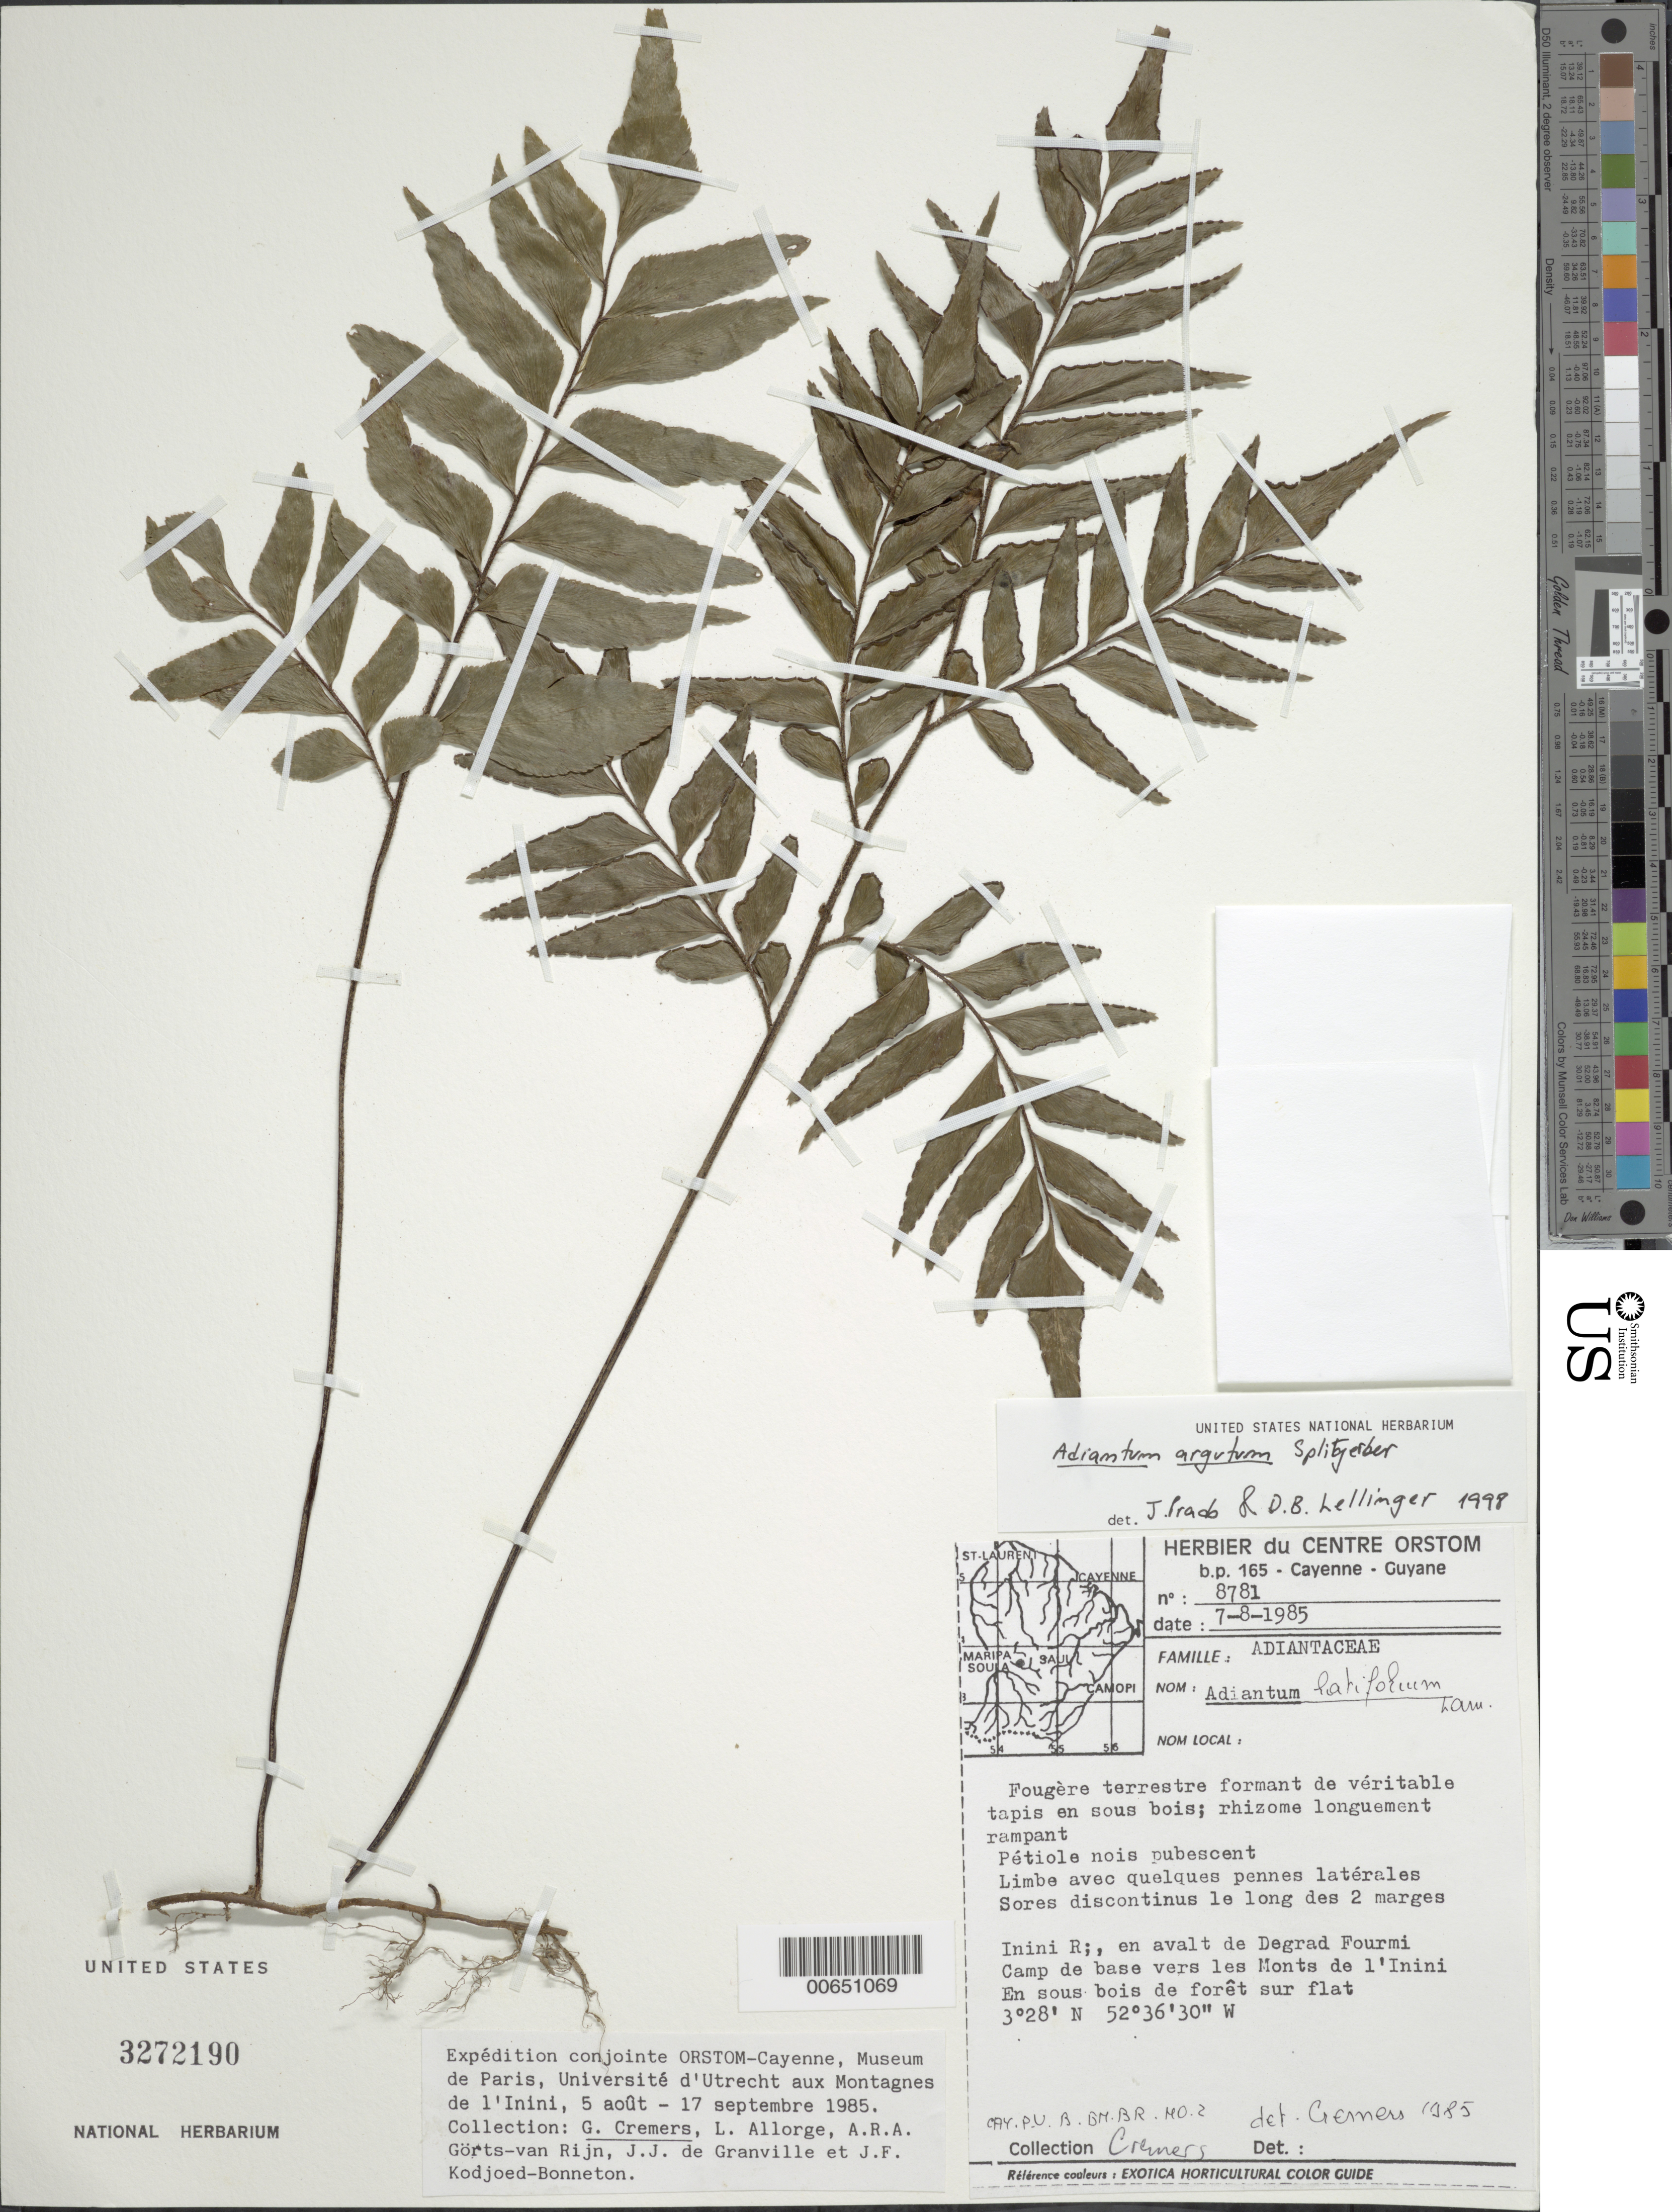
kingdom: Plantae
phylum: Tracheophyta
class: Polypodiopsida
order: Polypodiales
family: Pteridaceae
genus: Adiantum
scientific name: Adiantum argutum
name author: Splitg.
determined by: Prado, J.; Lellinger, D. B.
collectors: G. Cremers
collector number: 8781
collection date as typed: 7-Aug-85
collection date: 1985-08-07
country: French Guiana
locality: Inini R., downstream from Degrad Fourmi base of Monts de l'Inini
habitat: Sous bois de foret sur flat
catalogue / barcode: US 3272190